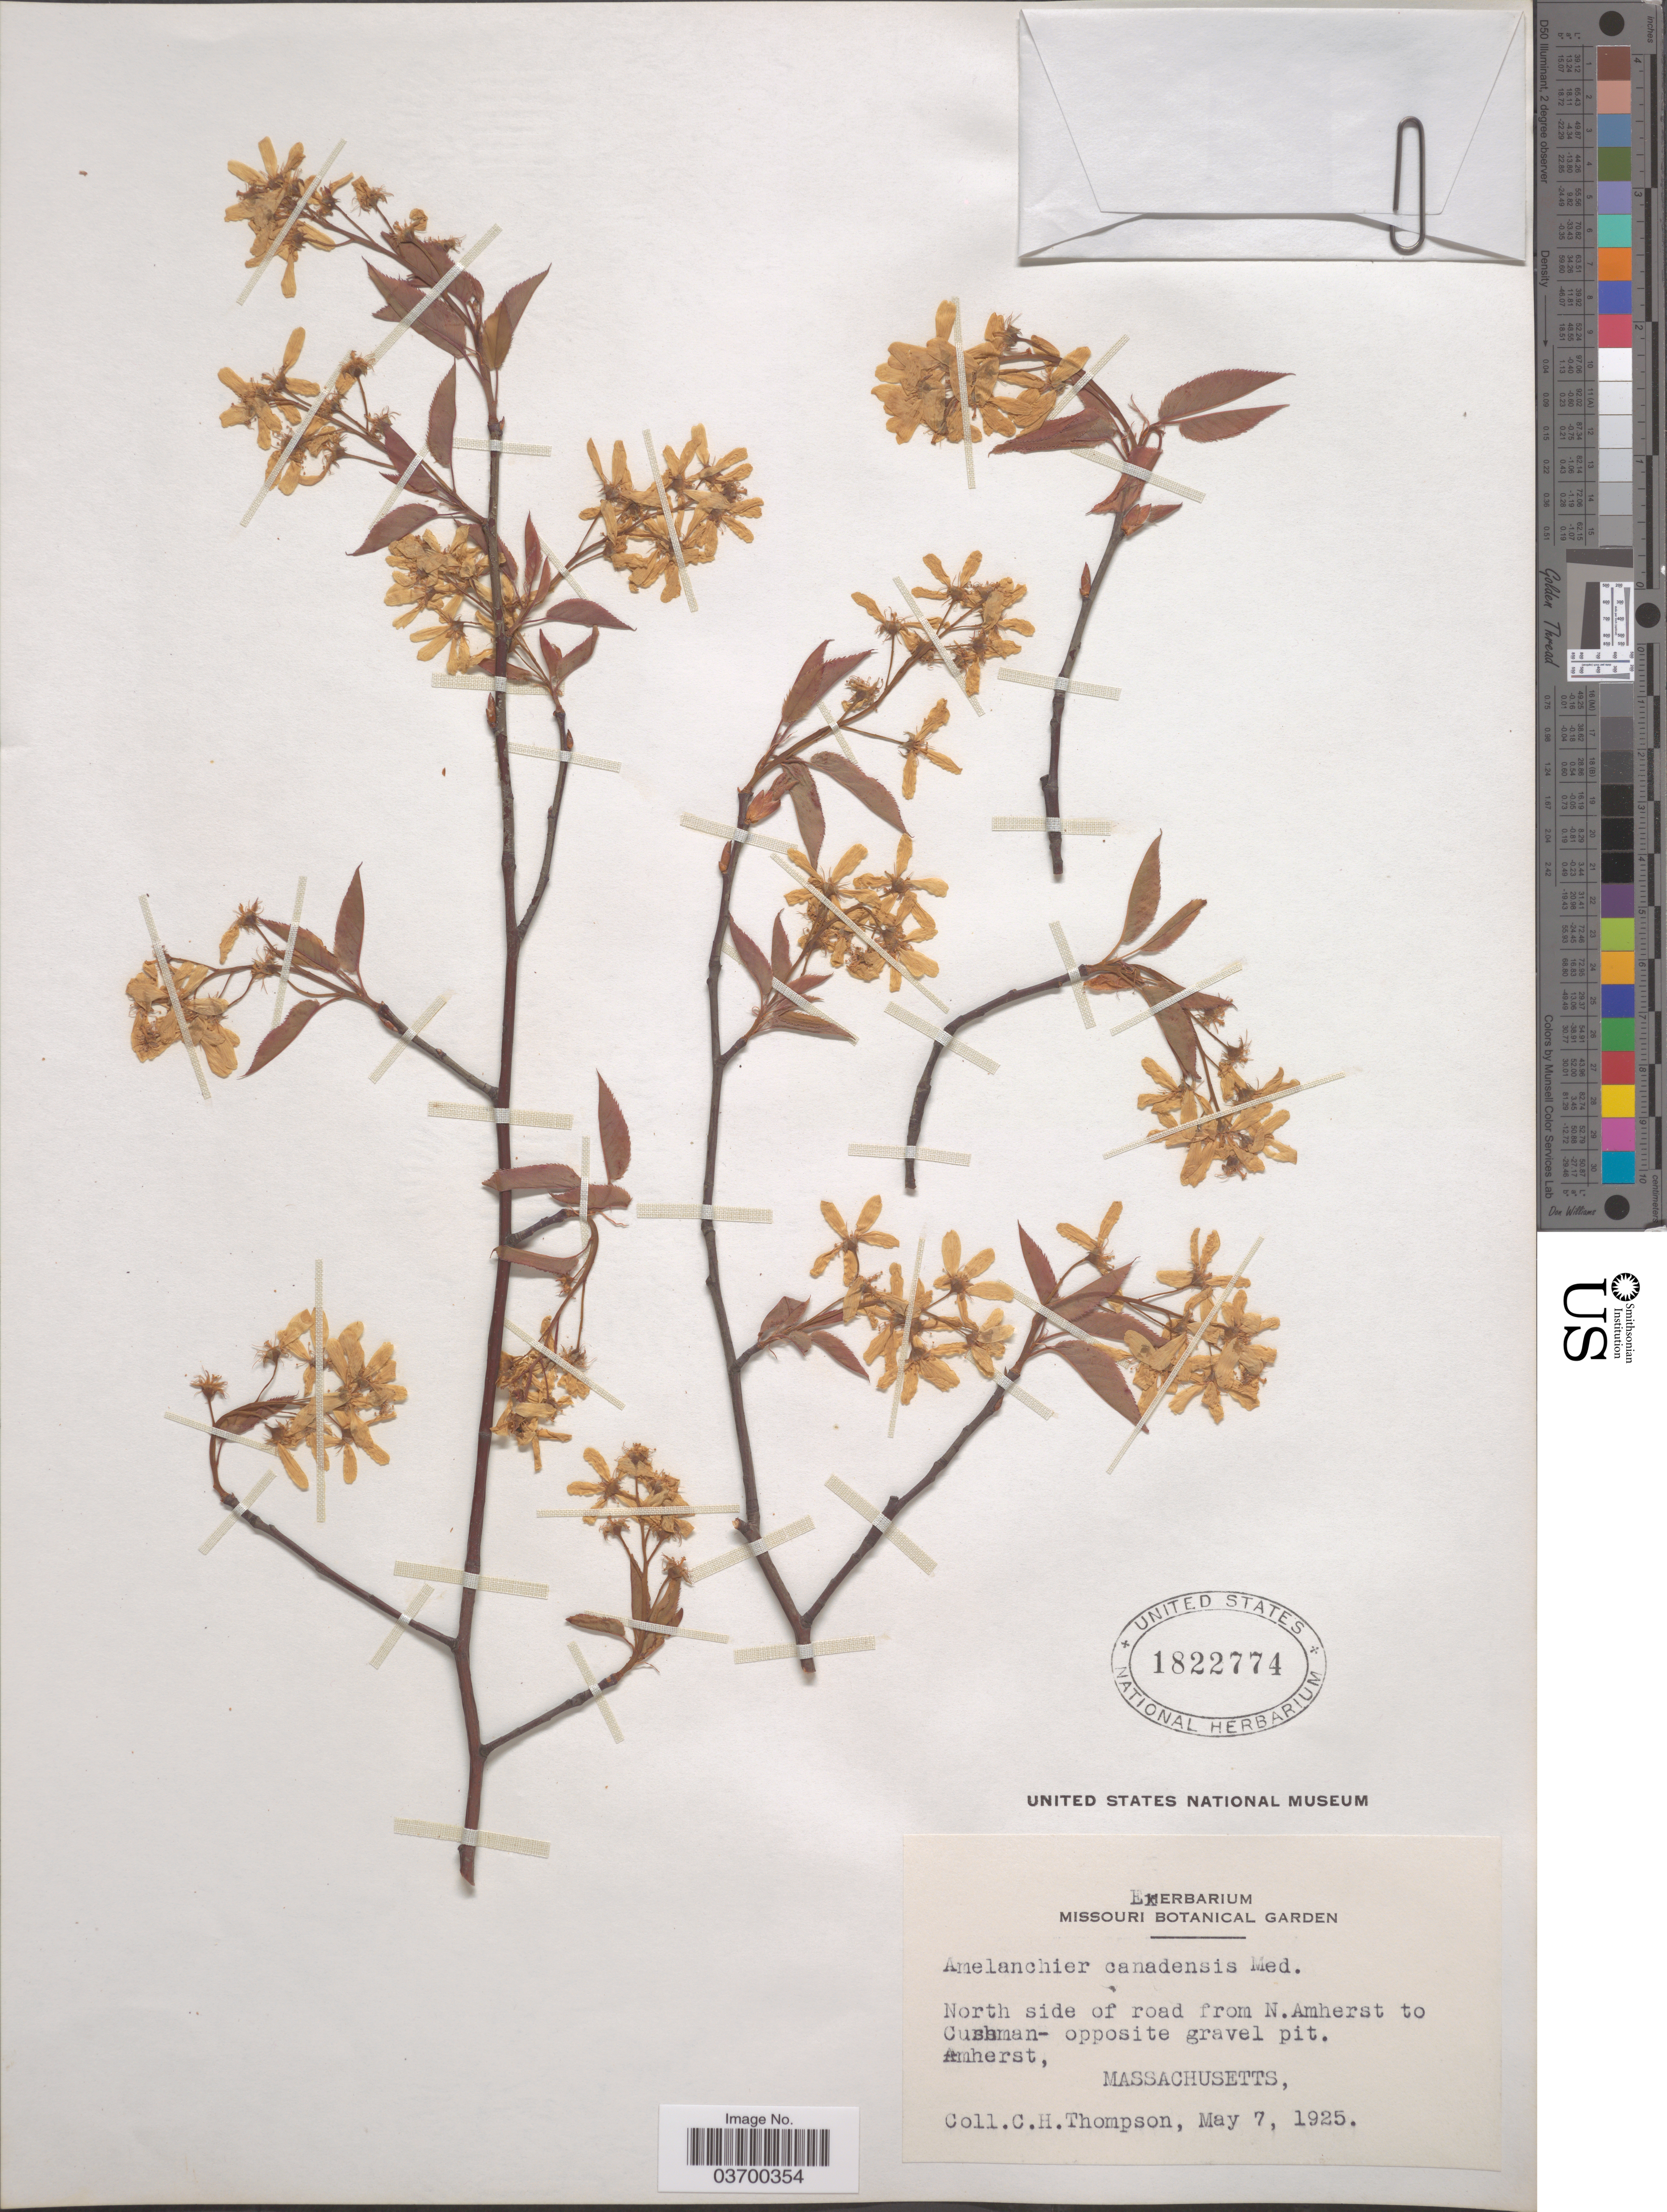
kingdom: Plantae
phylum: Tracheophyta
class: Magnoliopsida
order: Rosales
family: Rosaceae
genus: Amelanchier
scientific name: Amelanchier canadensis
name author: (L.) Medic.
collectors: C. H. Thompson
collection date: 1925-05-07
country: United States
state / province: Massachusetts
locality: North side of road from N. Amherst to Cushman. Amherst.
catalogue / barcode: US 1822774